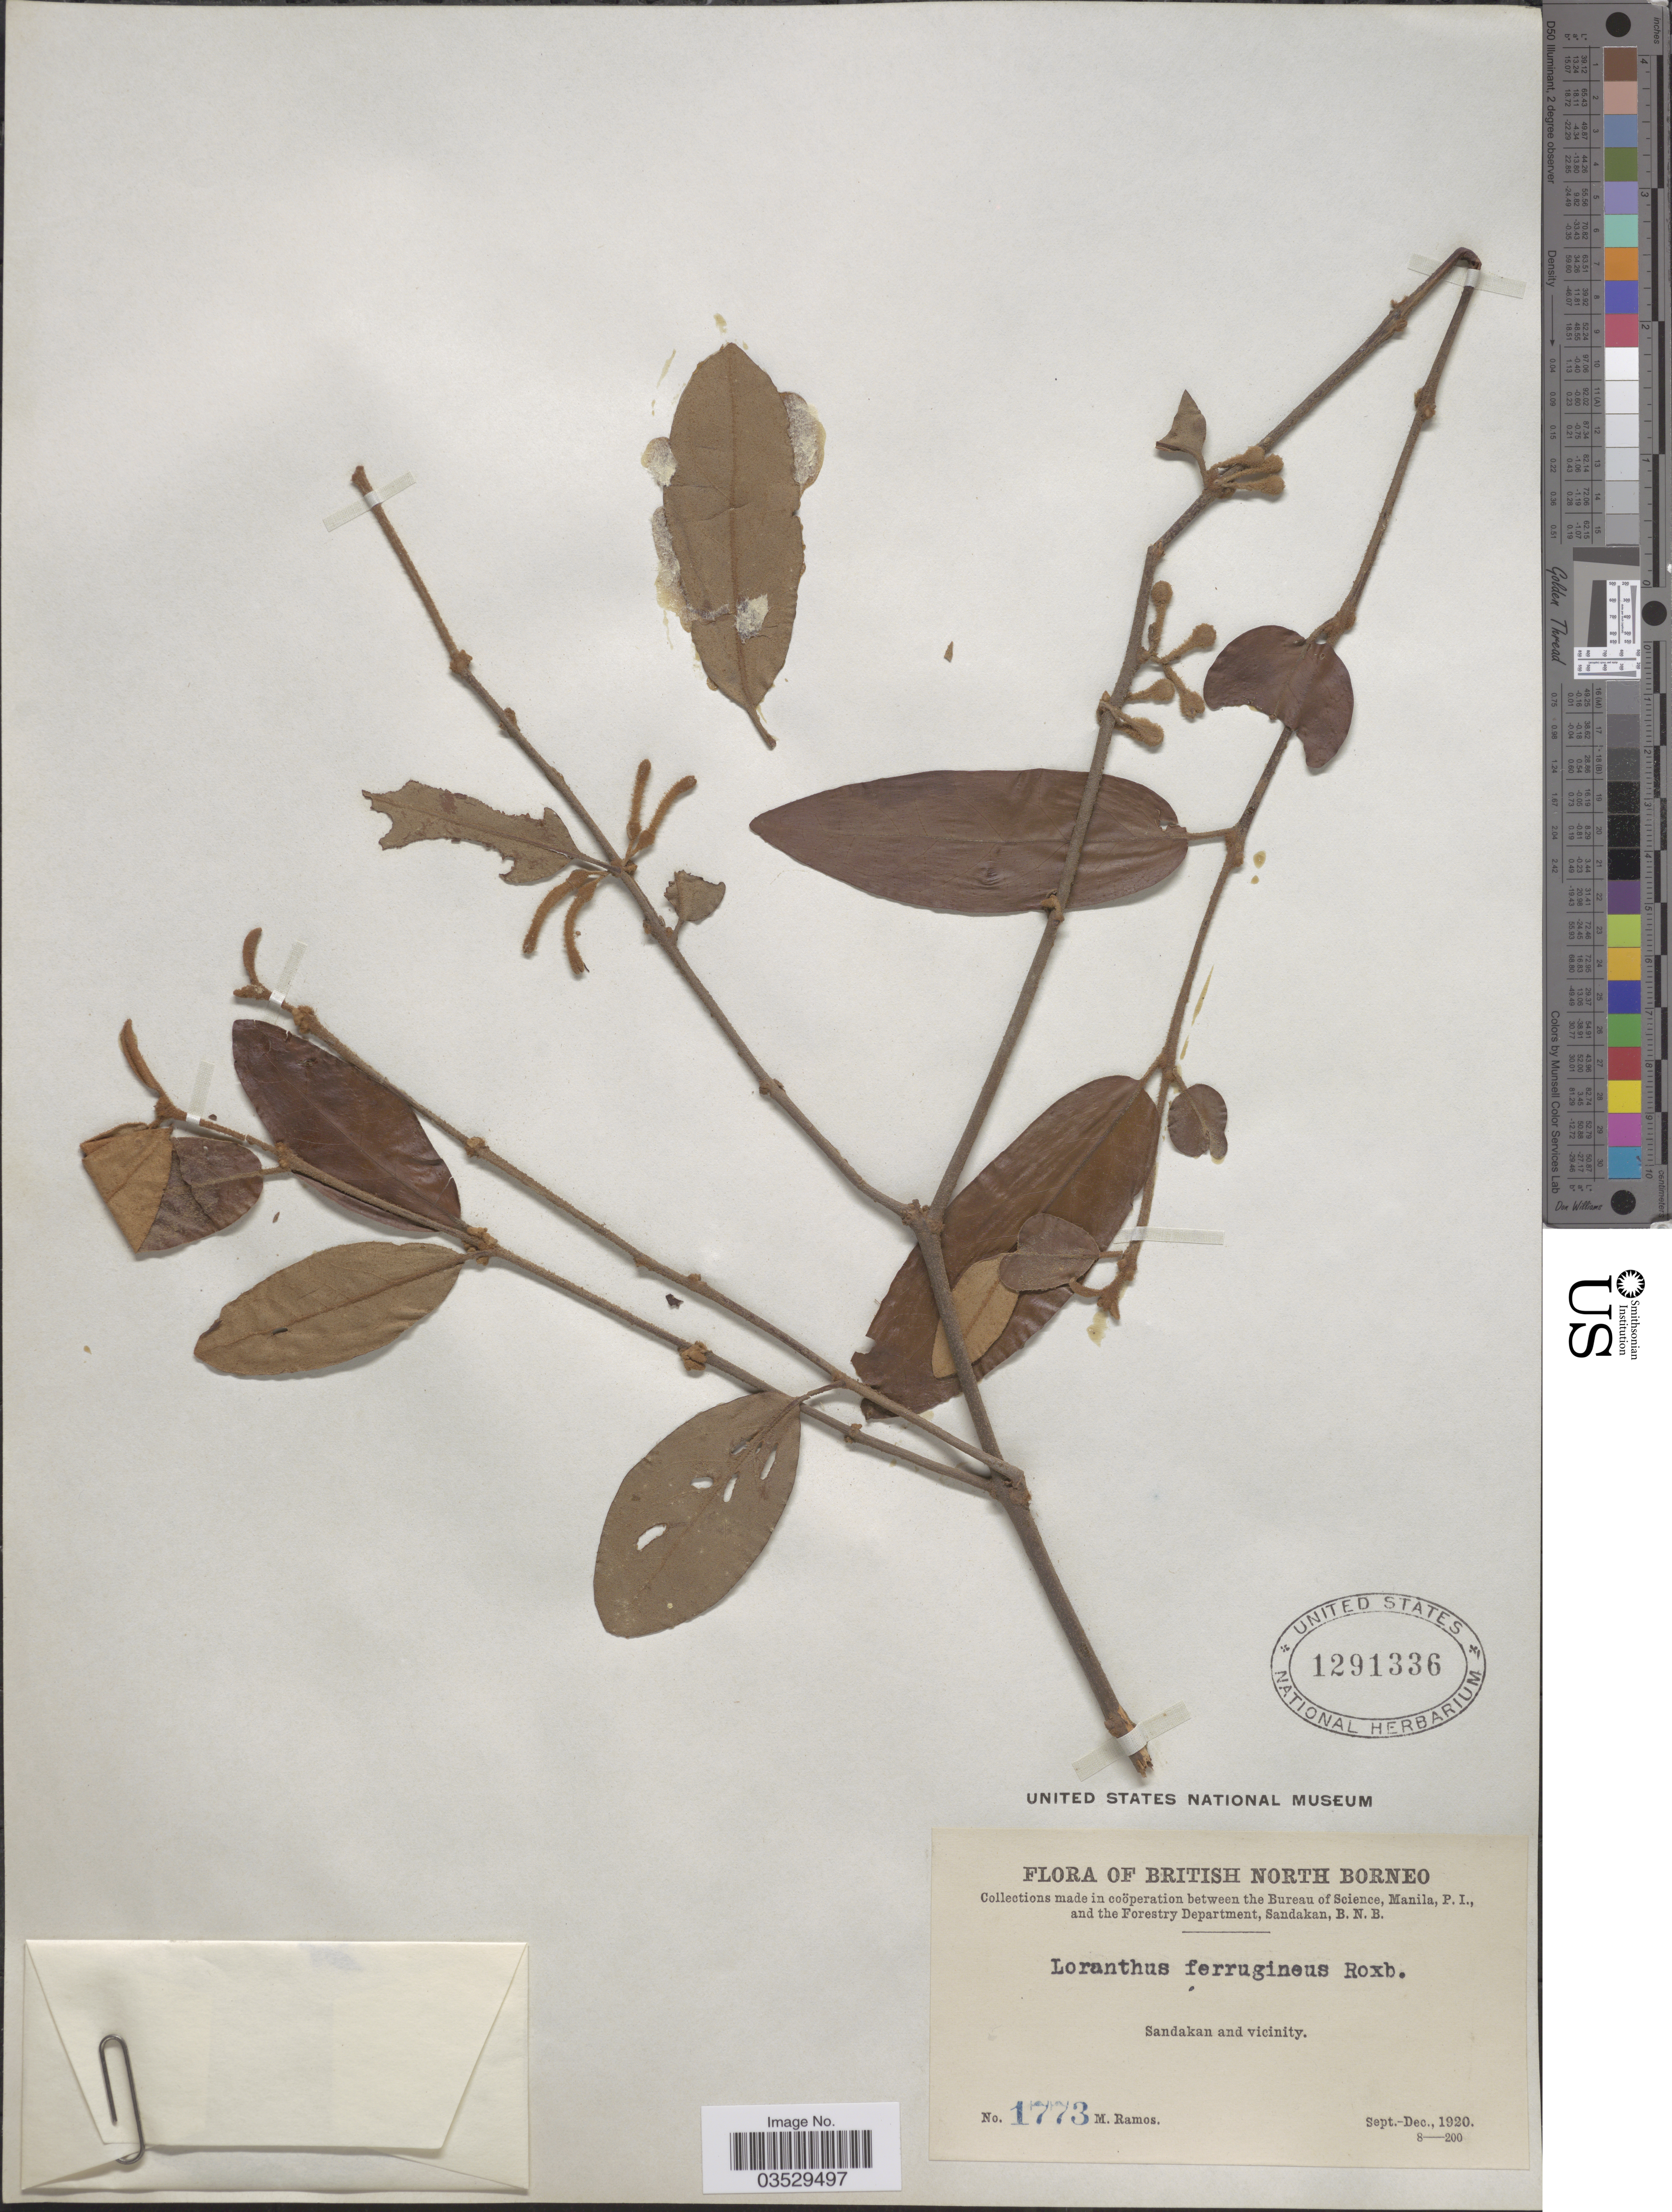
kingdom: Plantae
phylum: Tracheophyta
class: Magnoliopsida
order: Santalales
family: Loranthaceae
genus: Scurrula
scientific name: Scurrula ferruginea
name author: (Jack) Danser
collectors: M. Ramos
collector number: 1773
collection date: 1920-09/1920-12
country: Malaysia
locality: British North Borneo. Sandakan and vicinity.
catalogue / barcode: US 1291336